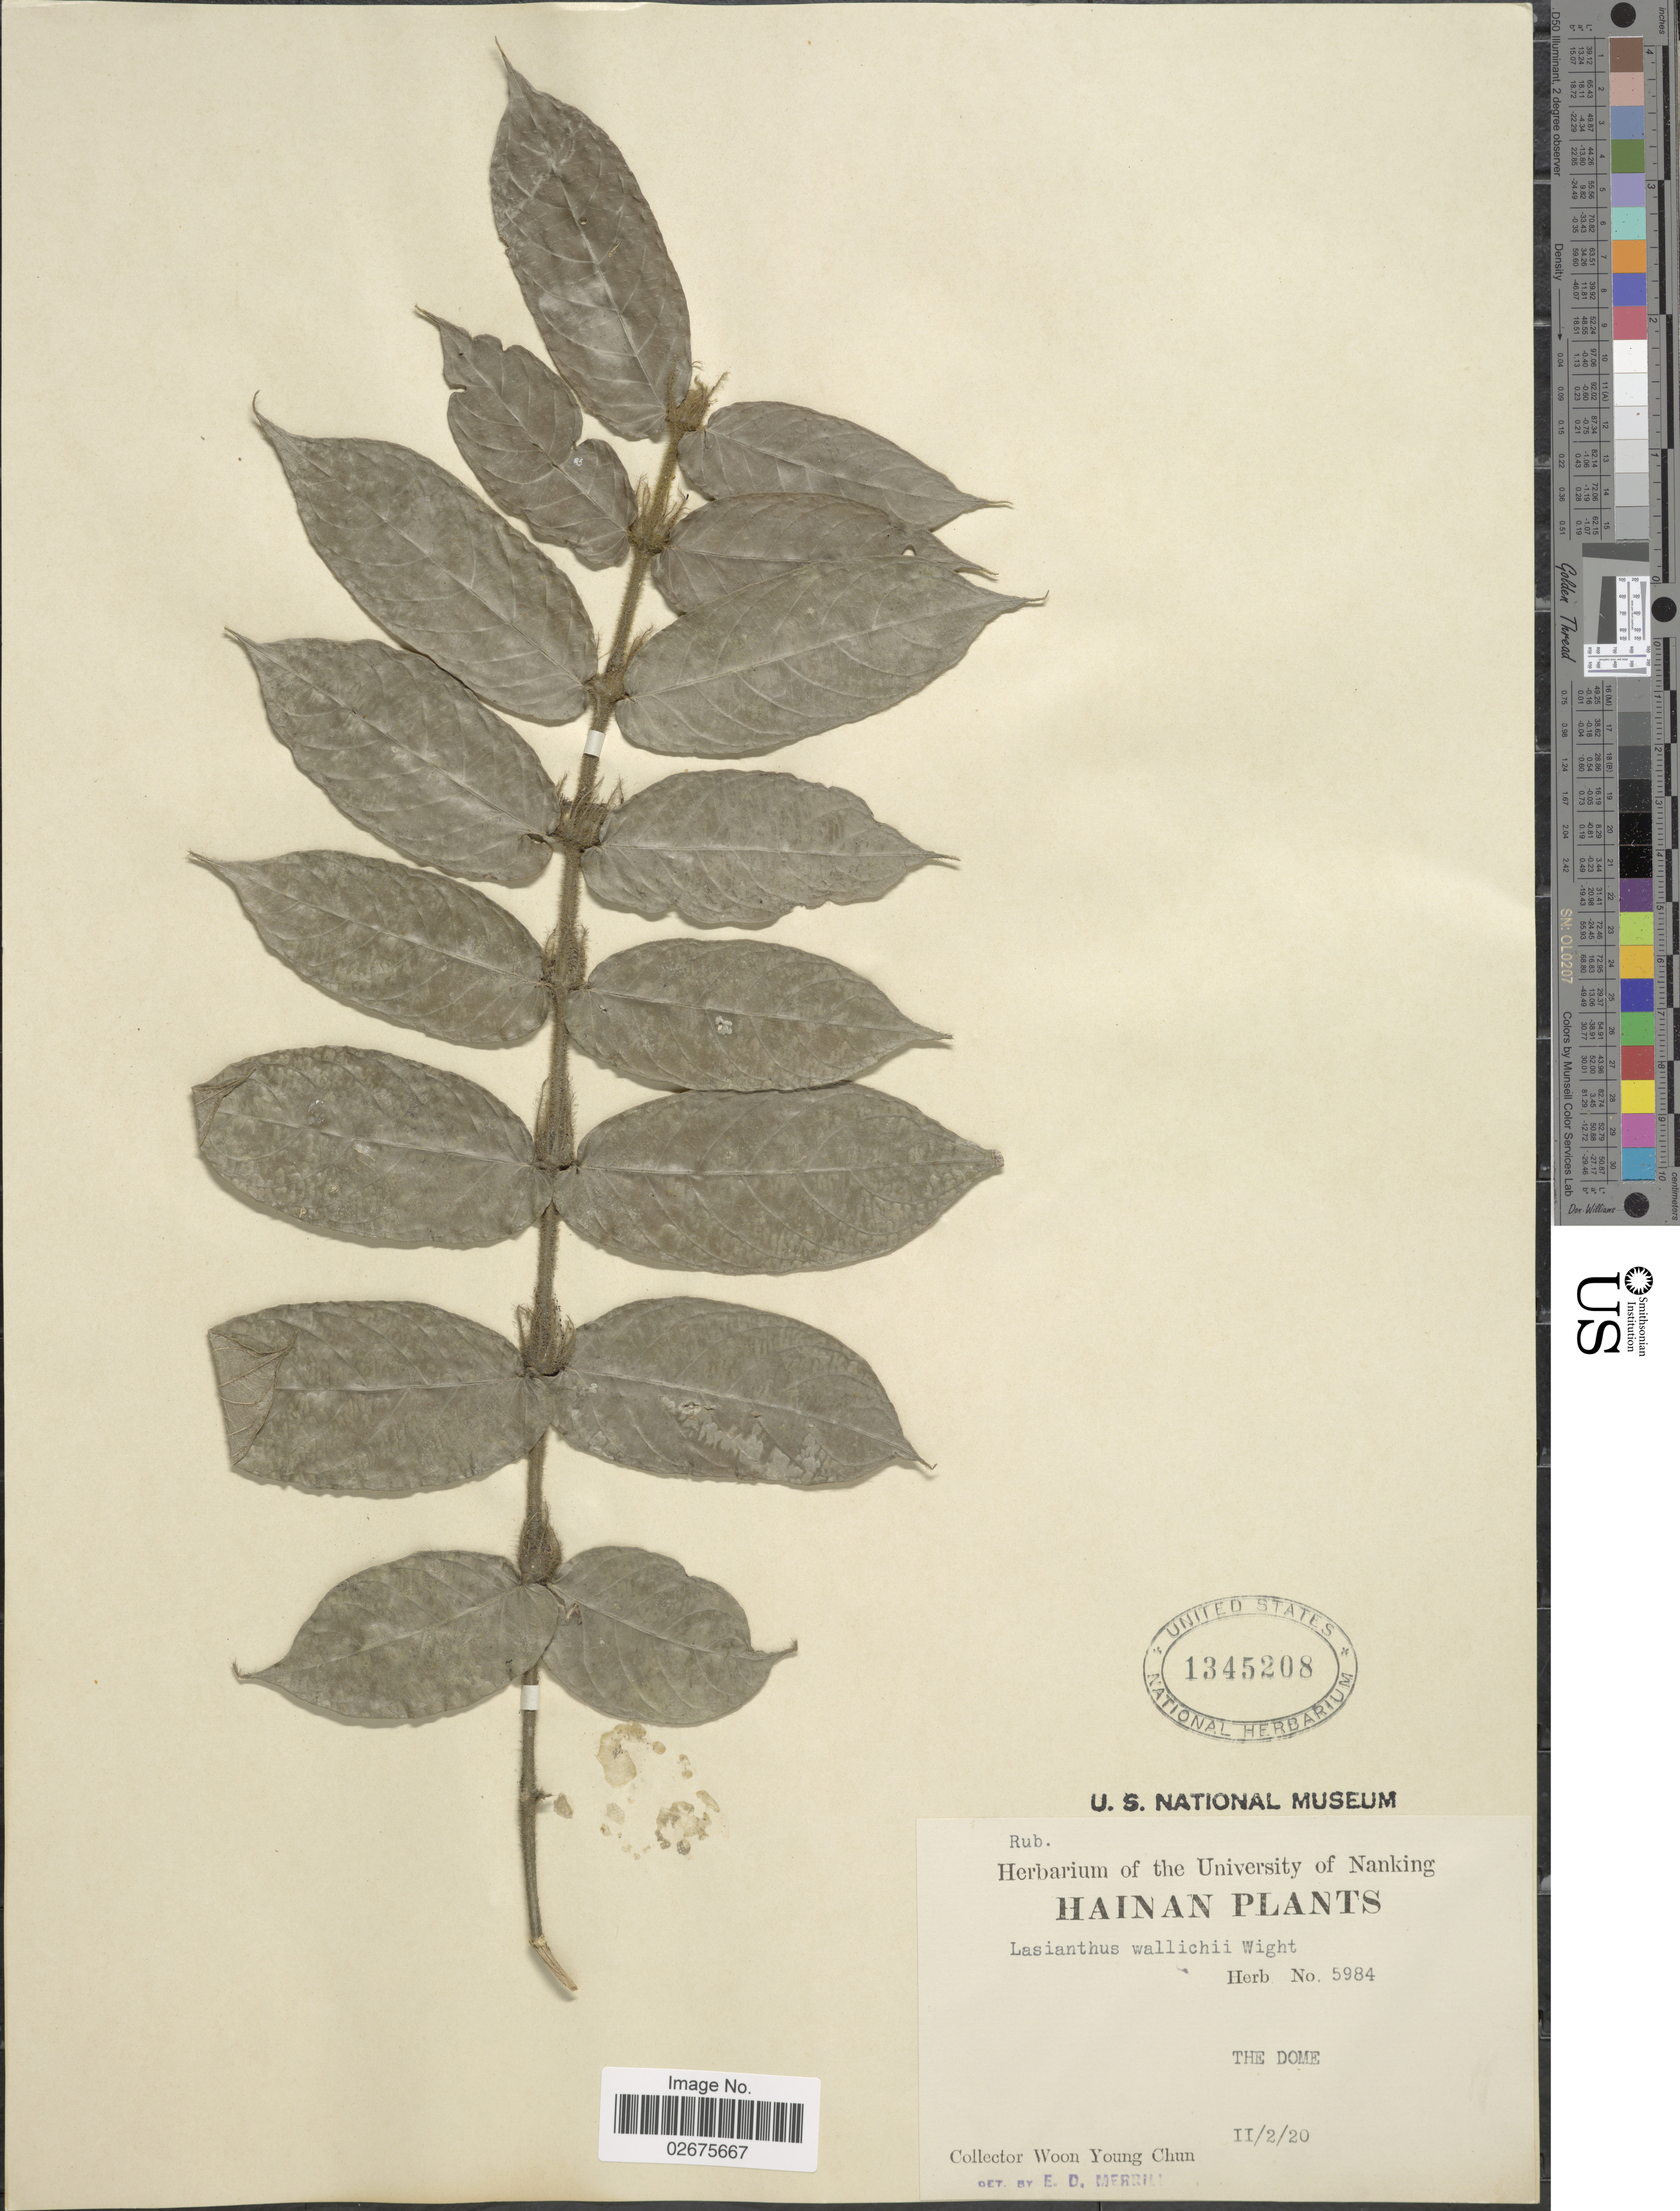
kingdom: Plantae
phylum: Tracheophyta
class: Magnoliopsida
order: Gentianales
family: Rubiaceae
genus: Lasianthus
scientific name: Lasianthus attenuatus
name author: Jack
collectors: W. Y. Chun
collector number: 5984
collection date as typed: Transcribed d/m/y: 2/2/20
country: China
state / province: Hainan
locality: Hainan, The Dome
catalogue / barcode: US 1345208